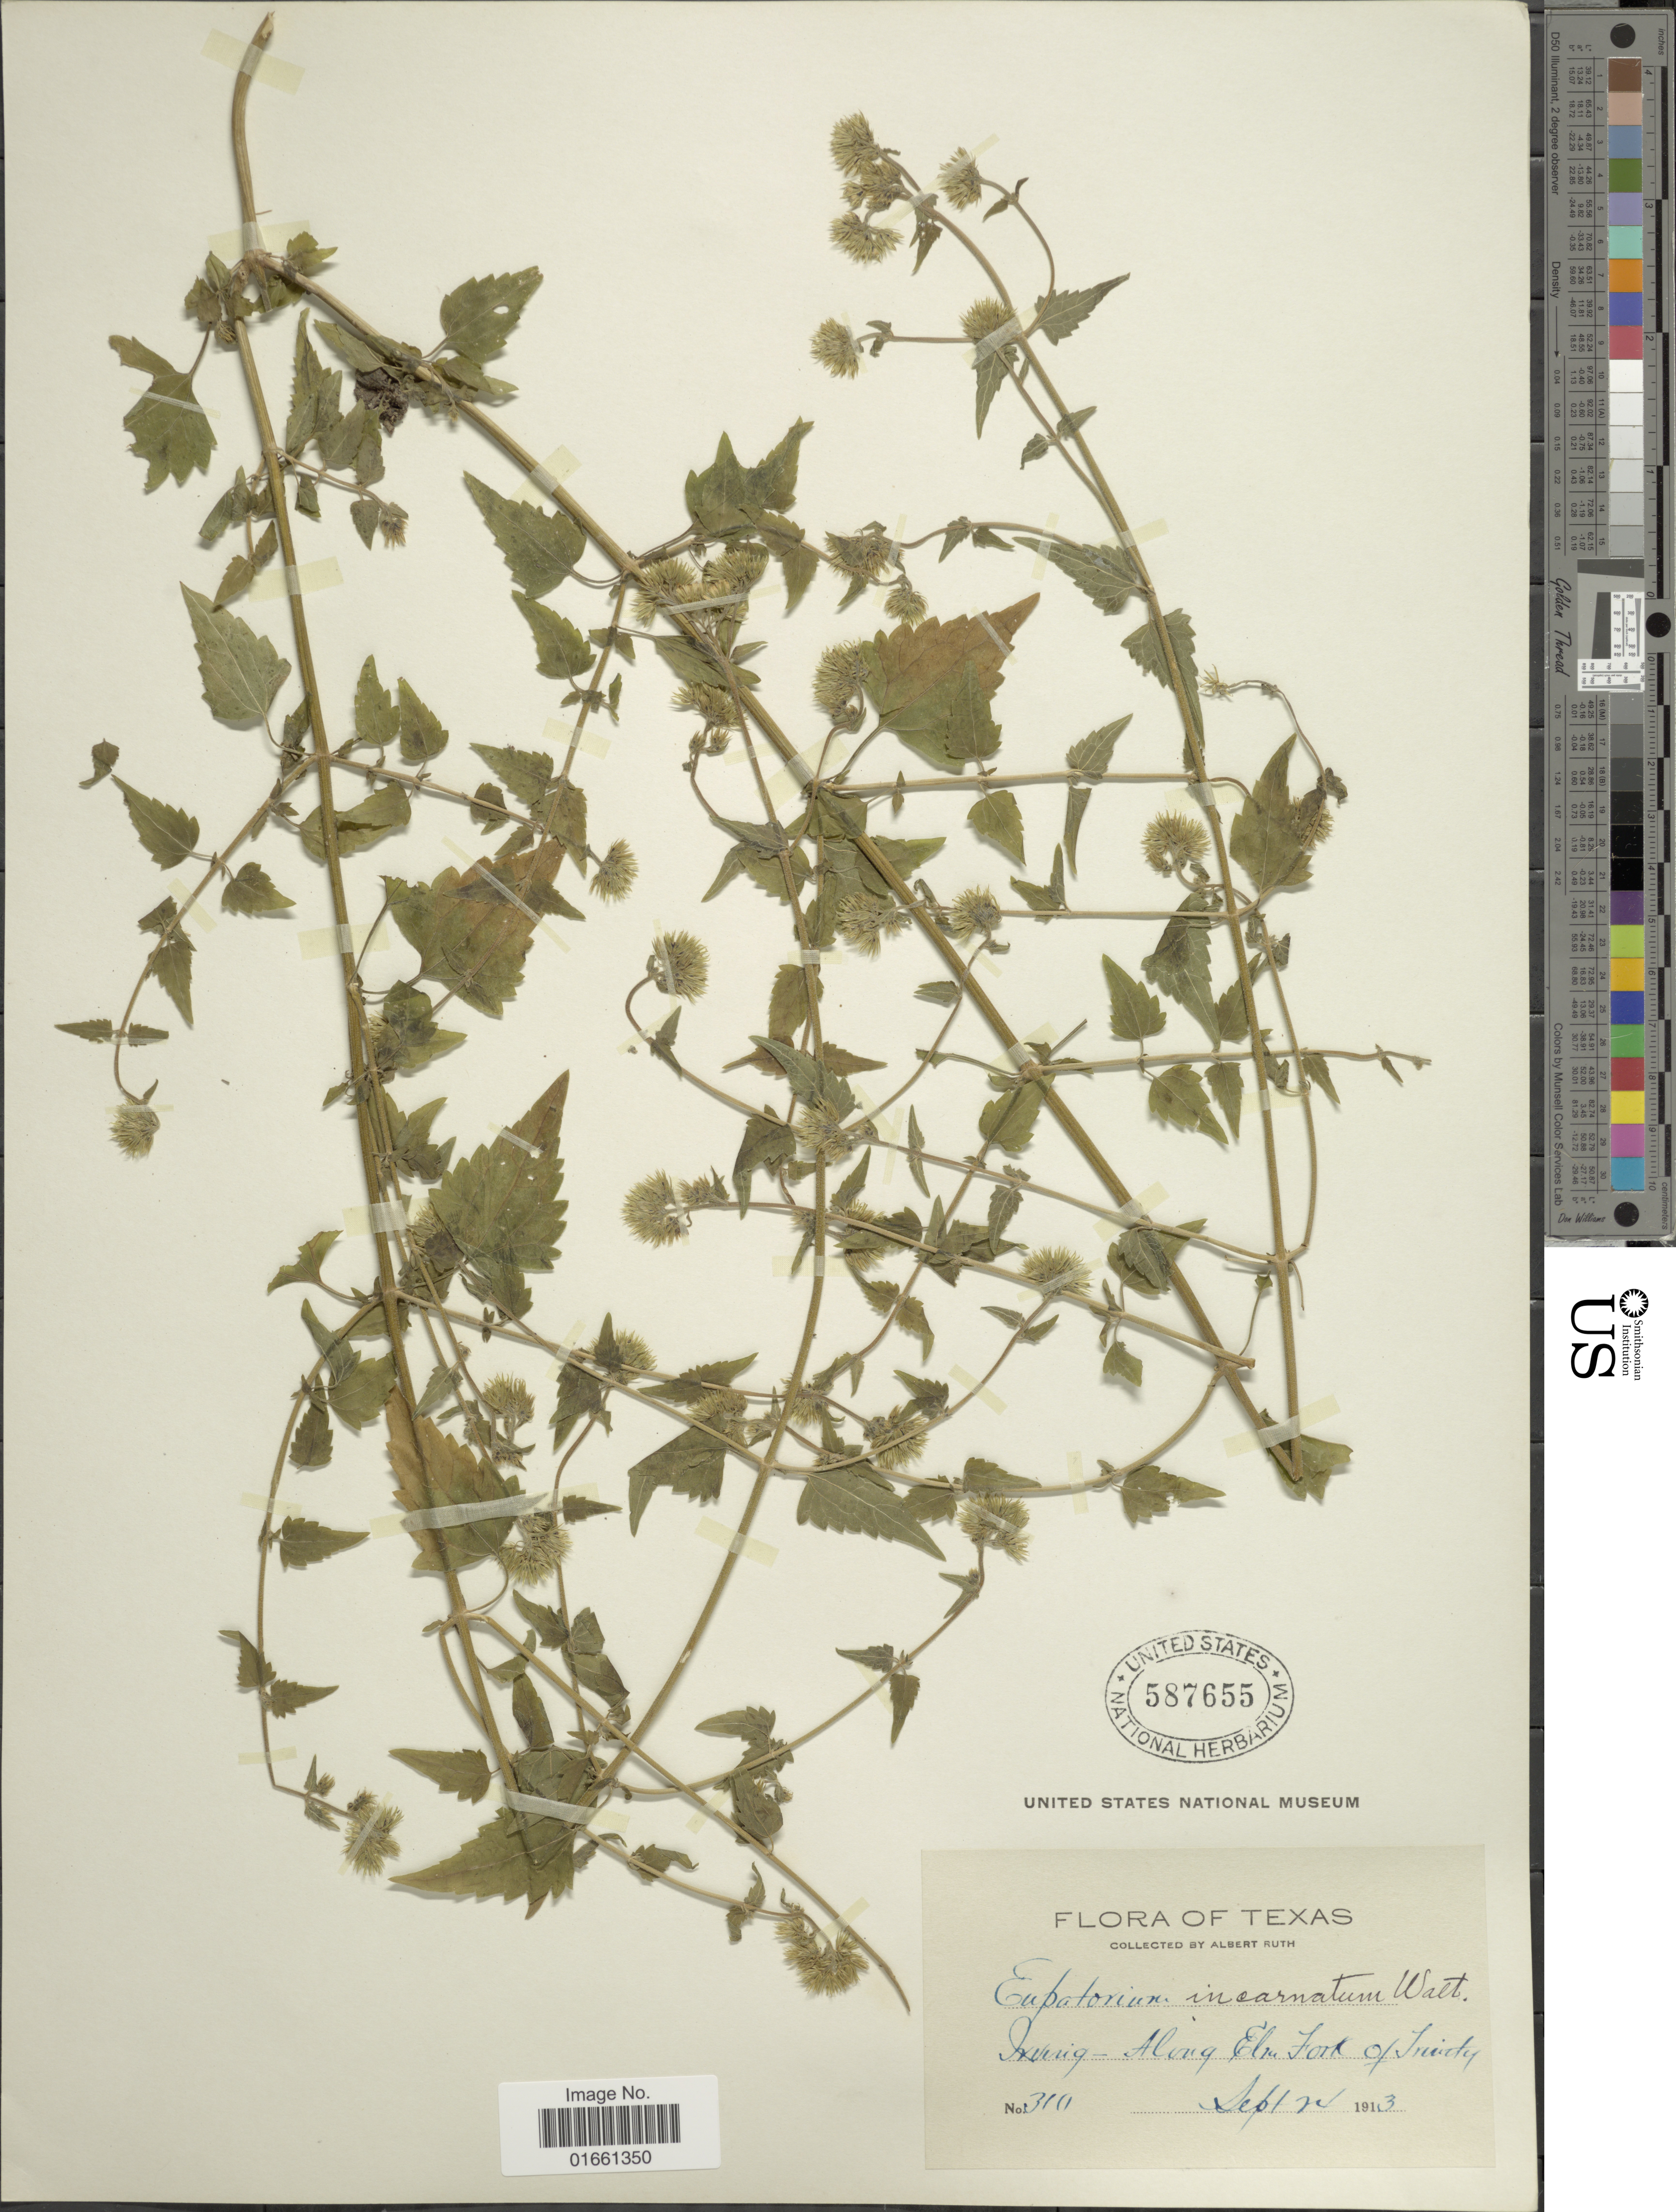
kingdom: Plantae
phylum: Tracheophyta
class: Magnoliopsida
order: Asterales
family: Asteraceae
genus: Fleischmannia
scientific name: Fleischmannia incarnata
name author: (Walter) R.M. King & H. Rob.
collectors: A. Ruth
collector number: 3111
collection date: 1913-09-24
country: United States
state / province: Texas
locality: Along Elu fort of Trinity.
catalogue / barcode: US 587655